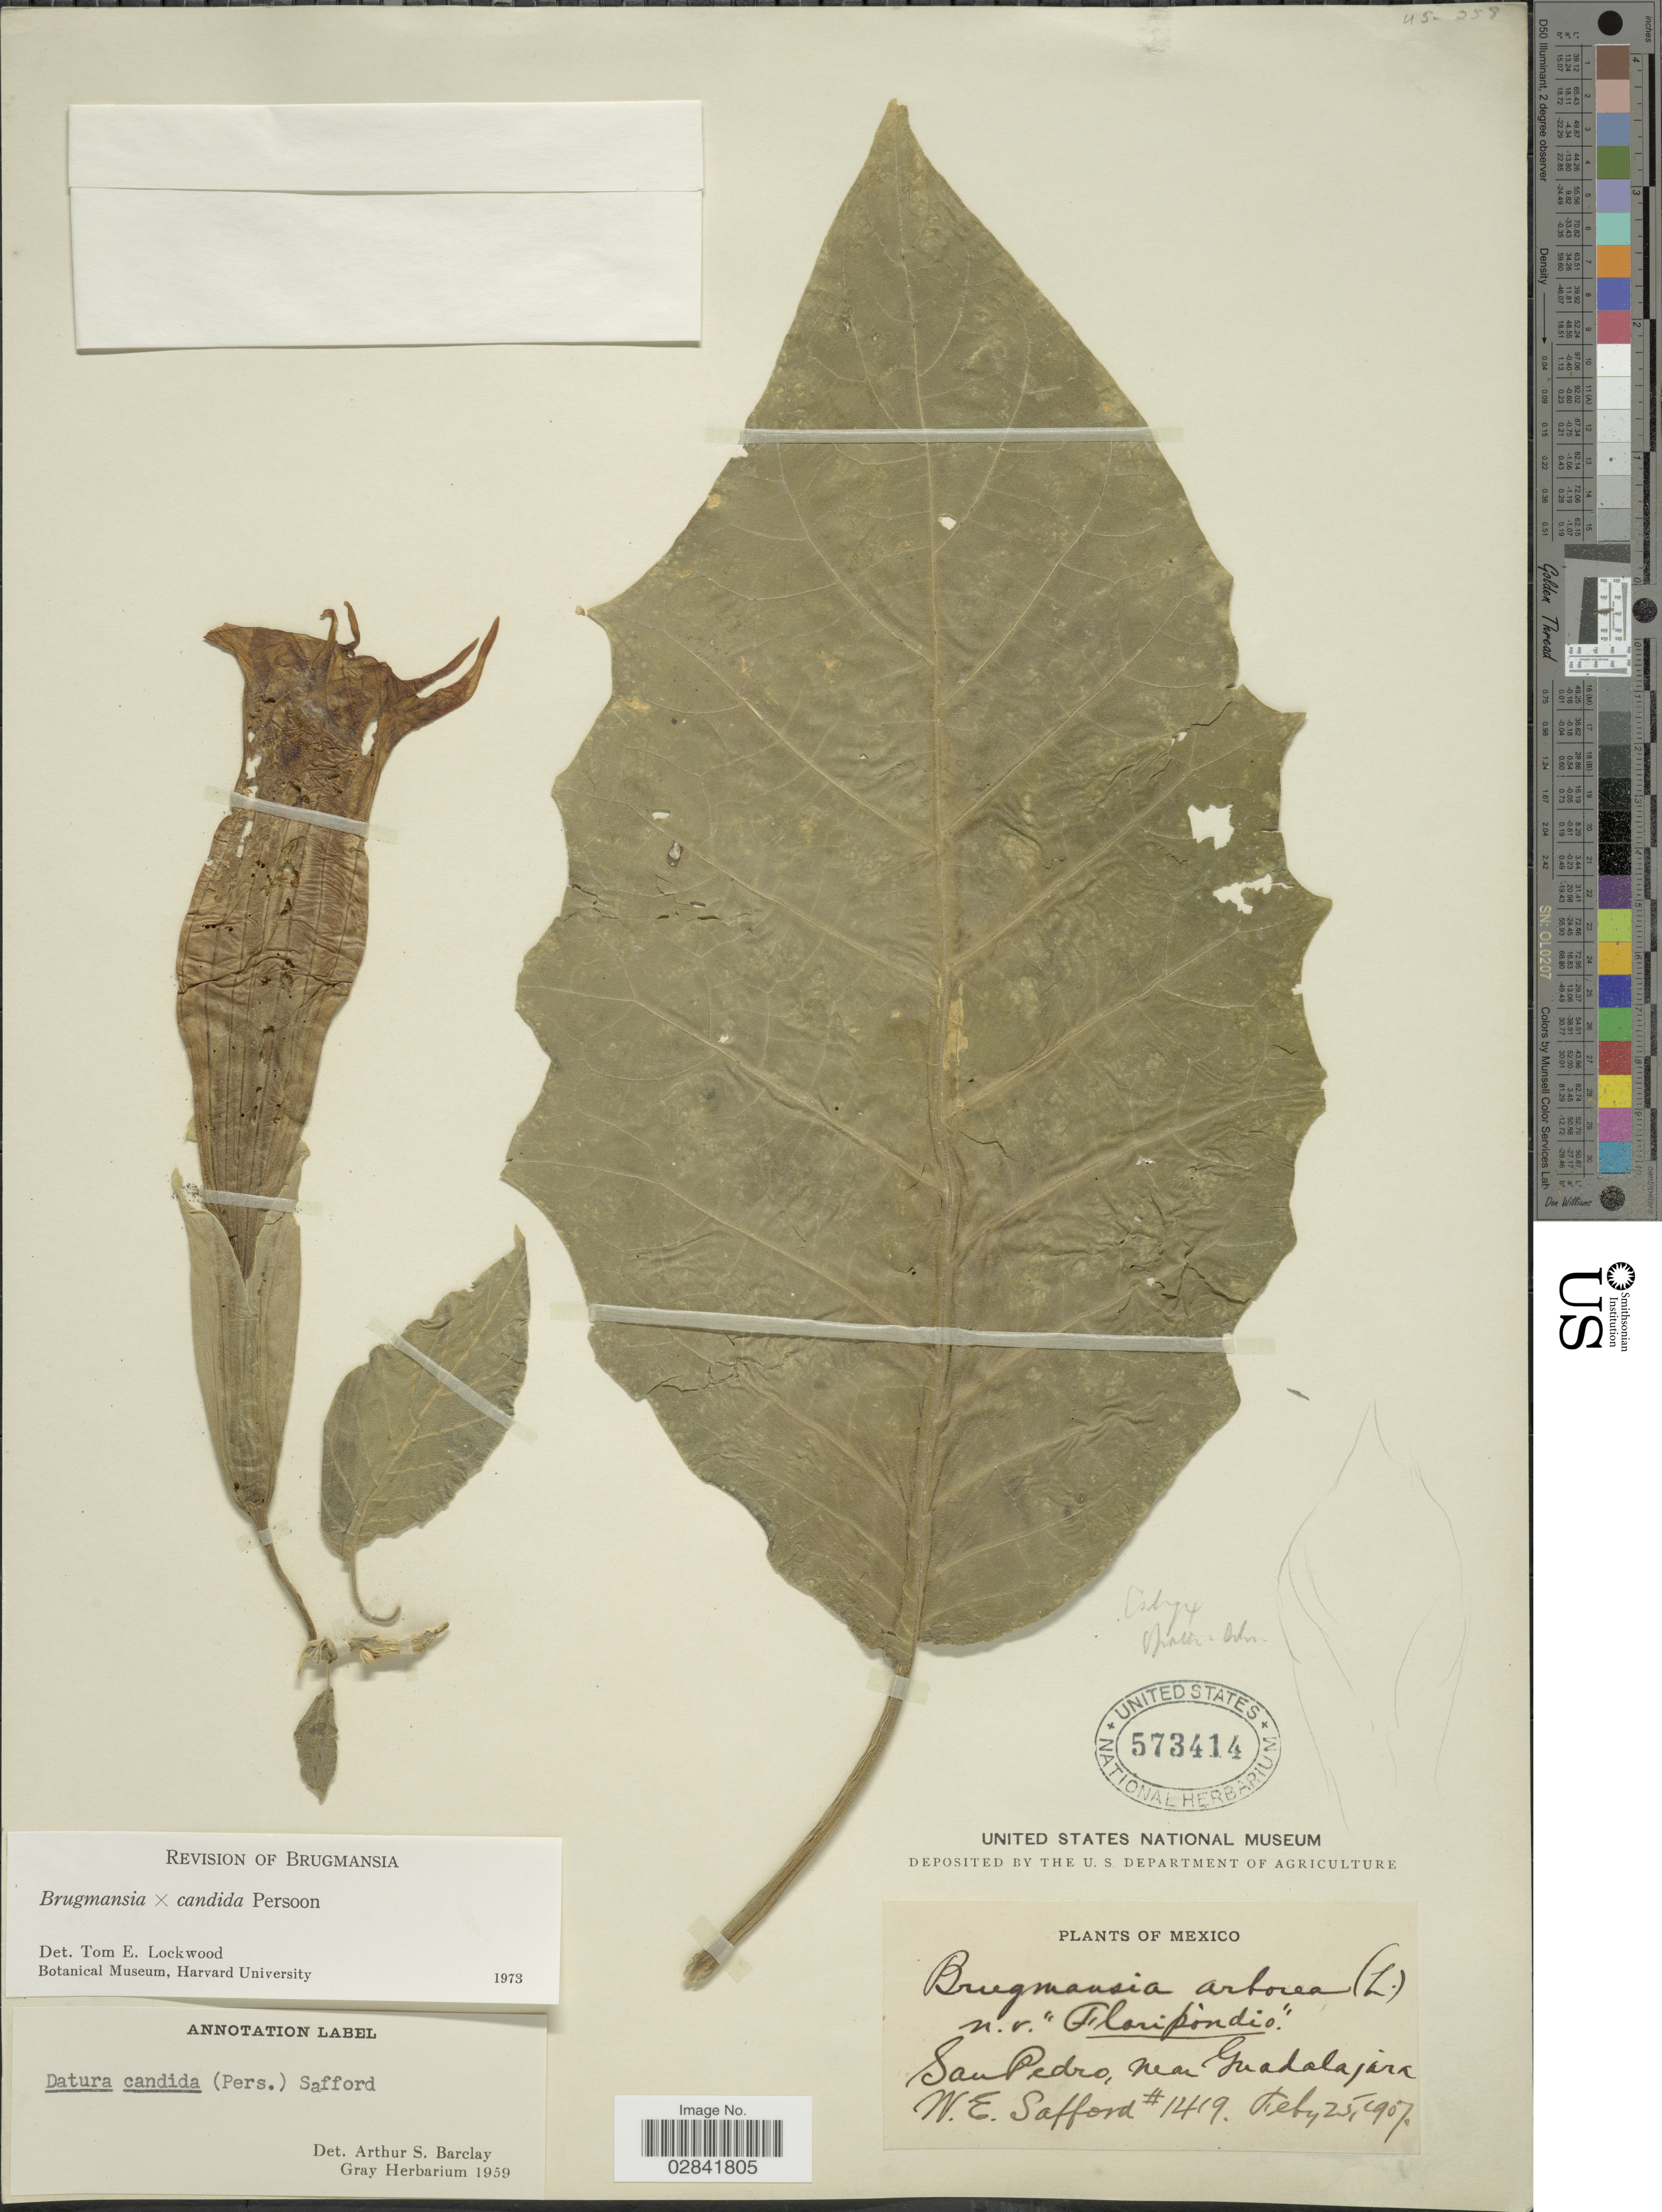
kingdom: Plantae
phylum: Tracheophyta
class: Magnoliopsida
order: Solanales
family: Solanaceae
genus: Brugmansia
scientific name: Brugmansia x candida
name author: Pers.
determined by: Lockwood, T. E.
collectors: W. E. Safford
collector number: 1419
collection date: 1907-02-25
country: Mexico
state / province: Jalisco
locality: San Pedro, near Guadalajara.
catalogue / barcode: US 573414